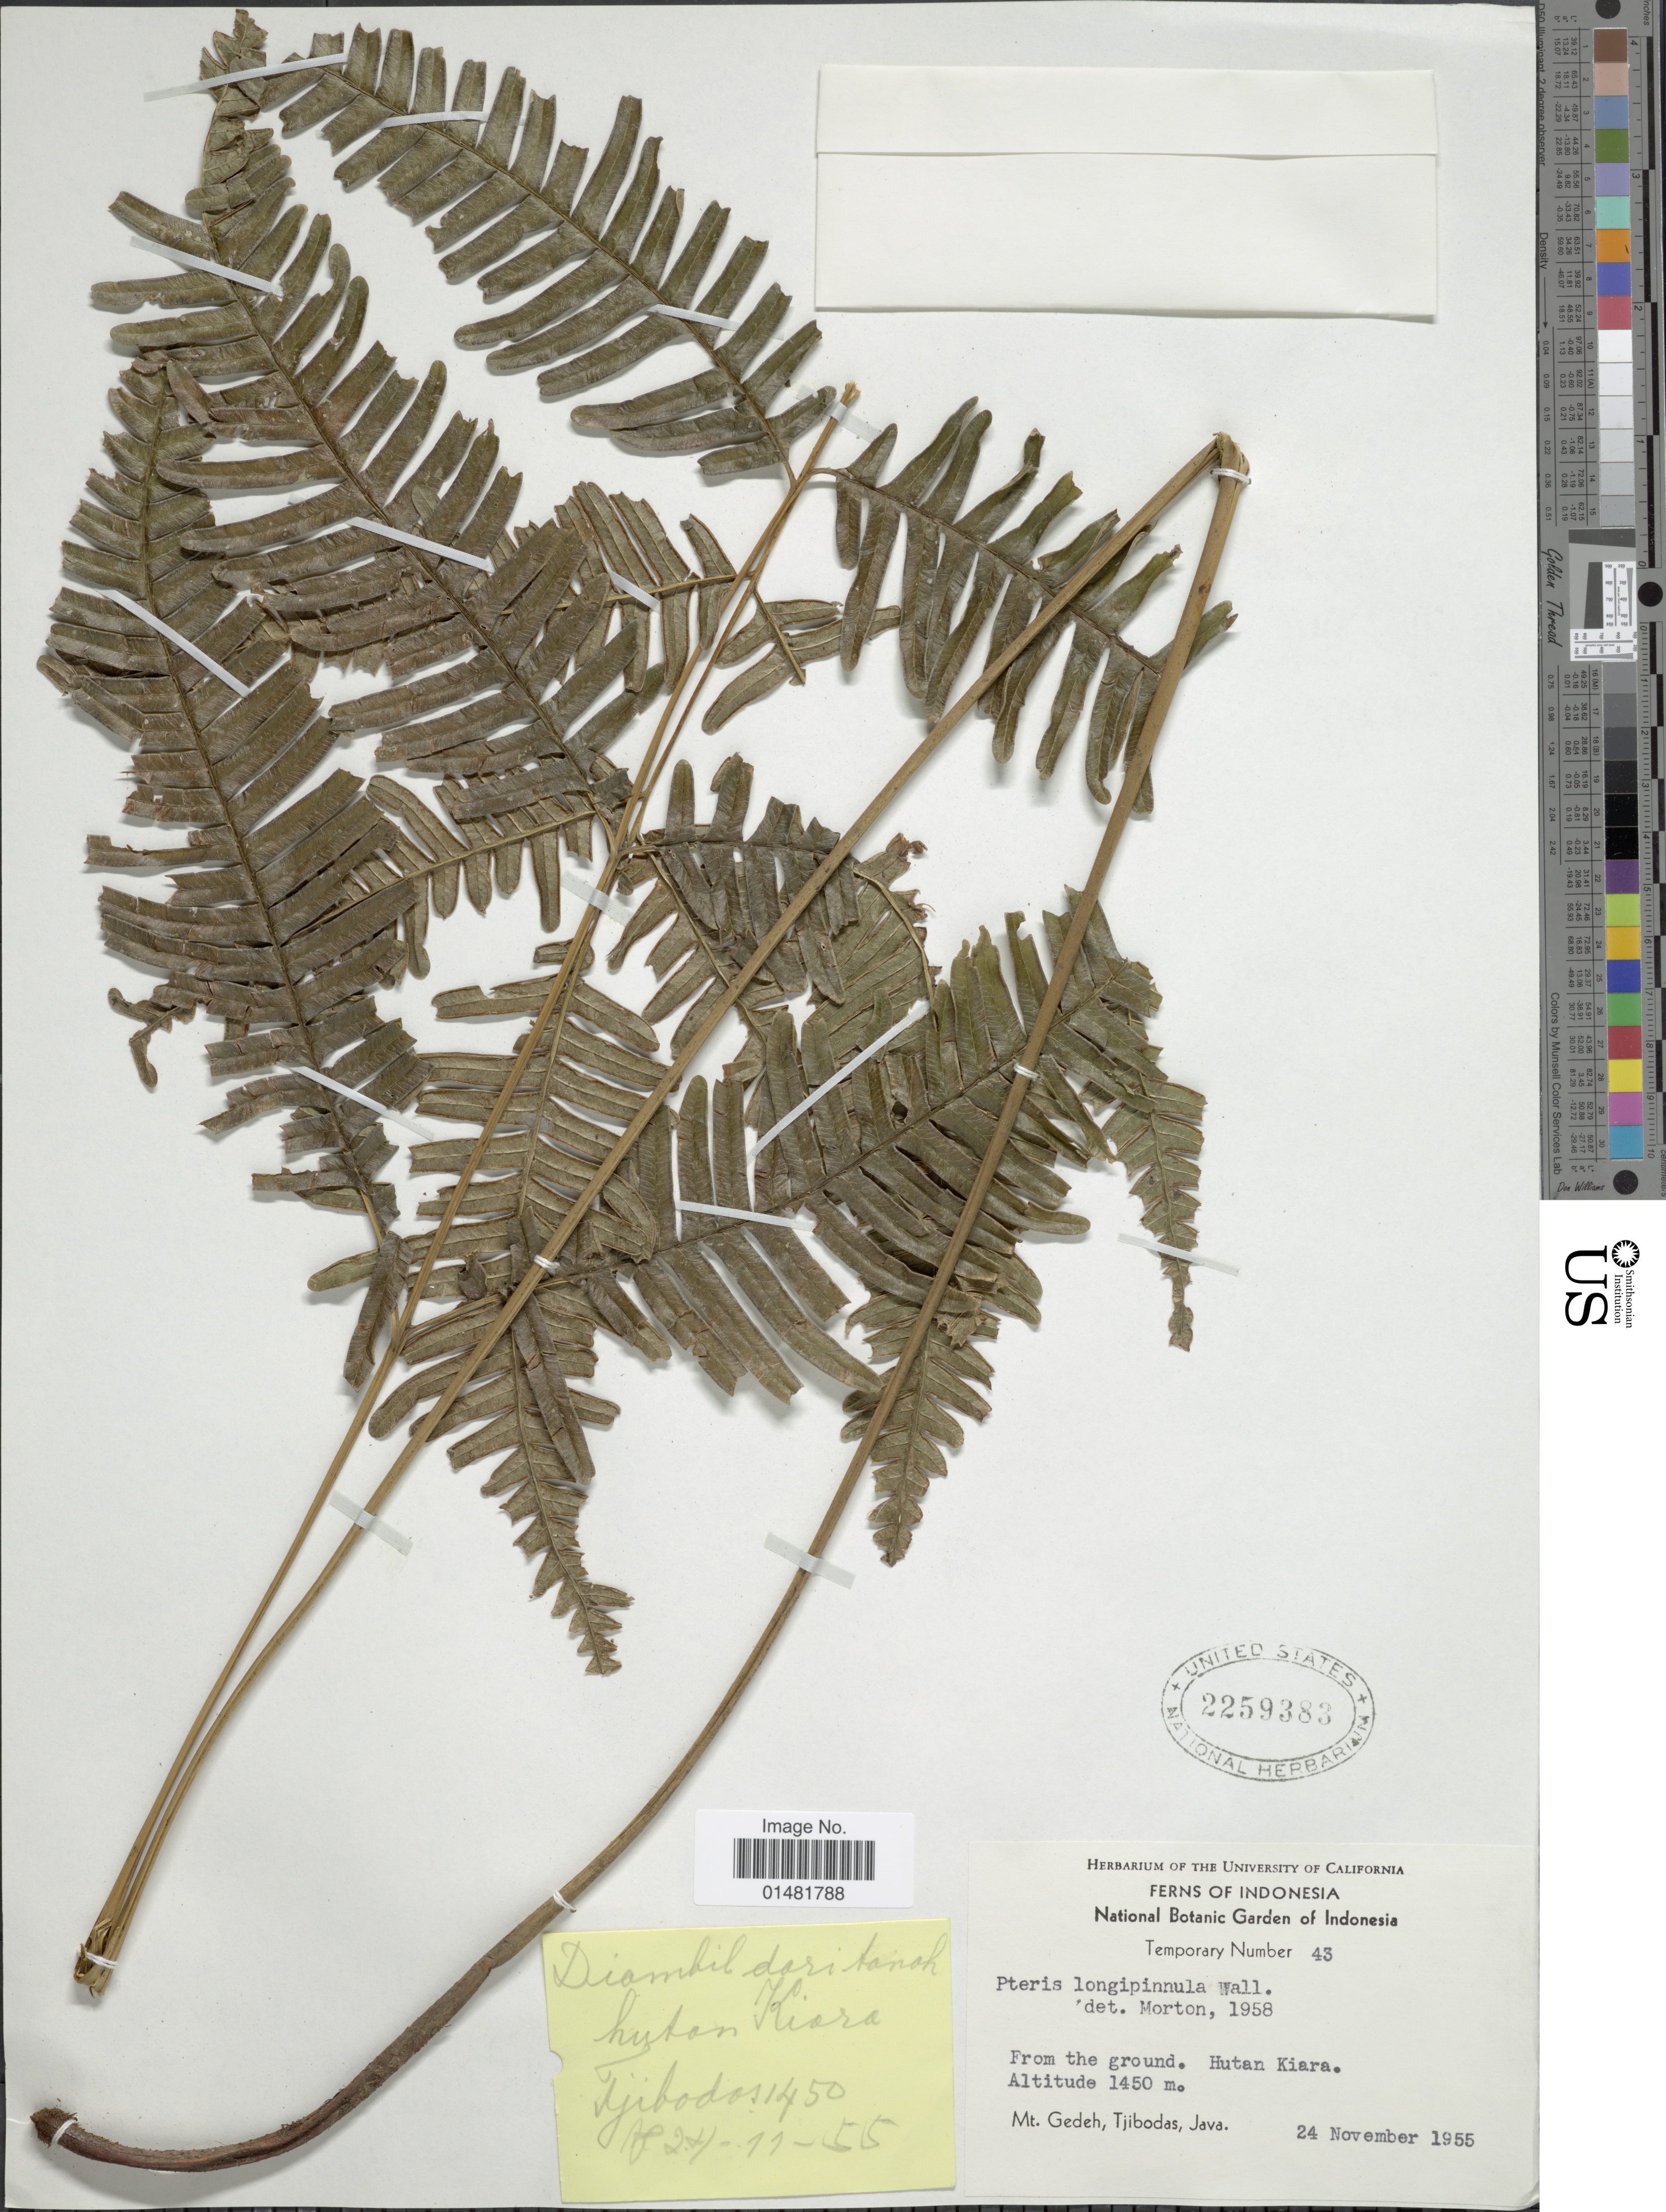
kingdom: Plantae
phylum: Tracheophyta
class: Polypodiopsida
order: Polypodiales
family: Pteridaceae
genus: Pteris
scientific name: Pteris longipinnula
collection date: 1955-11-24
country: Indonesia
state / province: Java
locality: Hutan Kiara, Mt. Gedeh, Tjibodas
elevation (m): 1450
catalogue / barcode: US 2259383